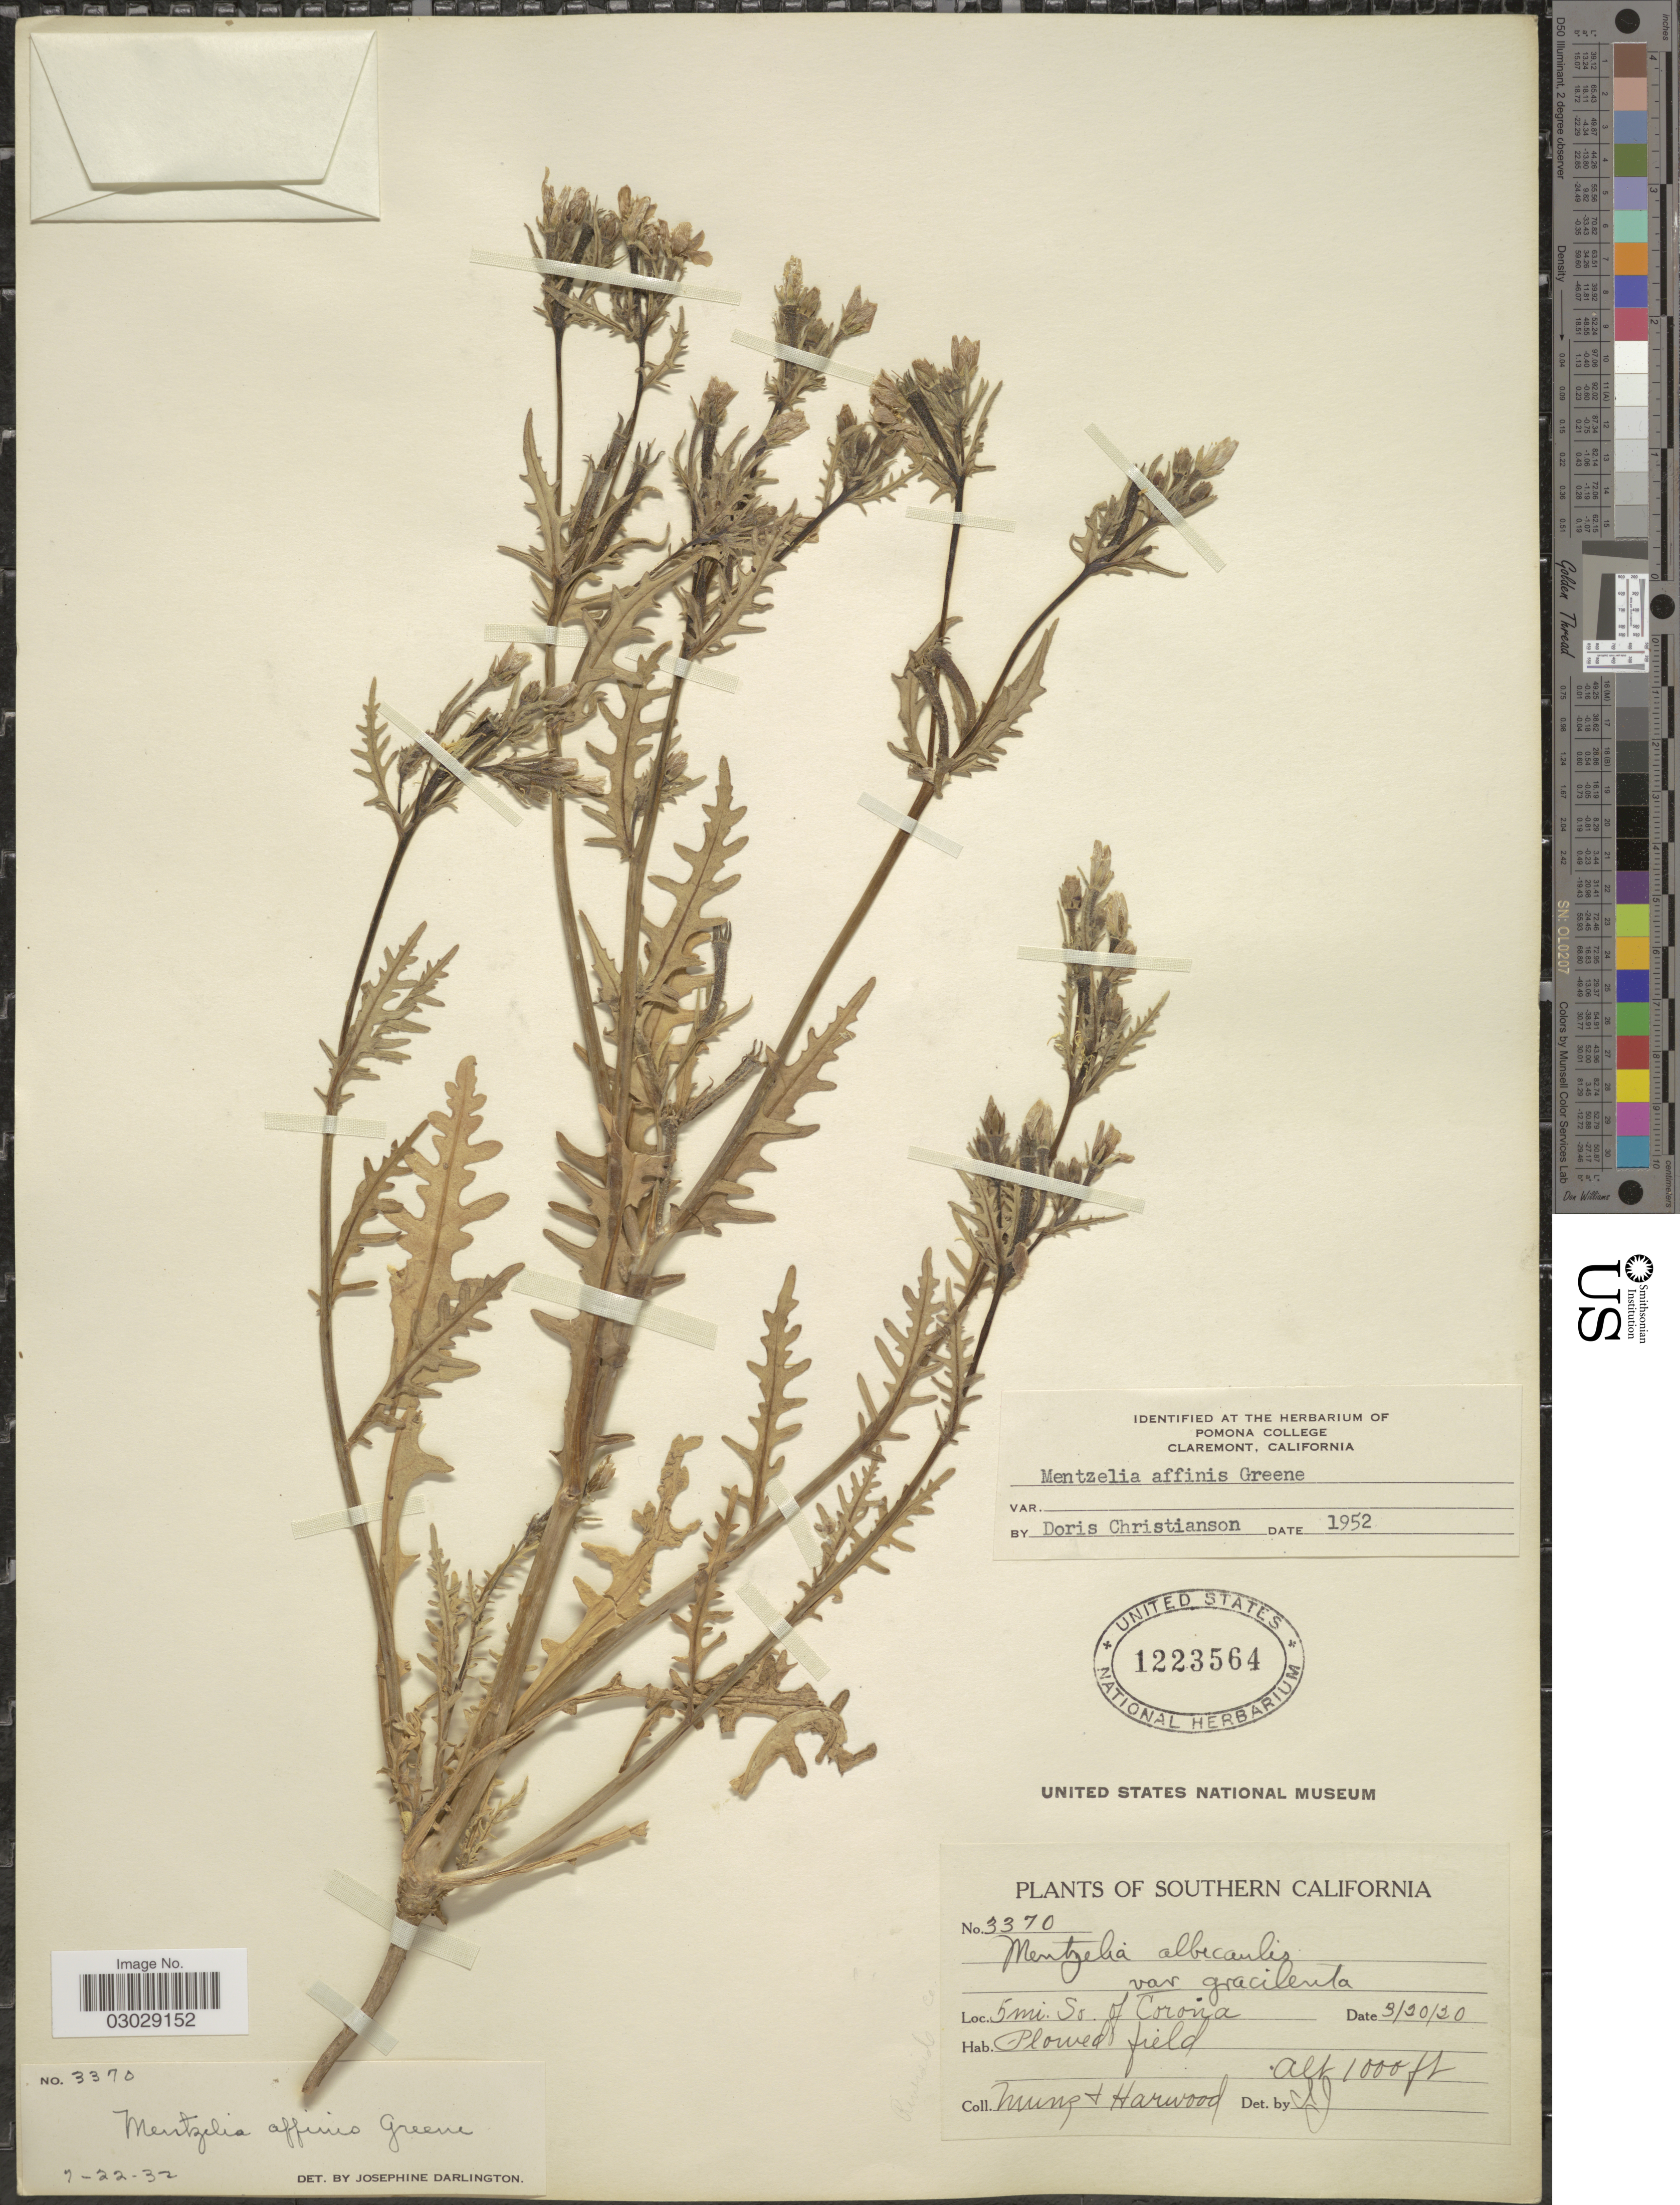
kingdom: Plantae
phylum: Tracheophyta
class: Magnoliopsida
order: Cornales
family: Loasaceae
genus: Mentzelia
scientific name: Mentzelia affinis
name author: Greene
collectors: -. Munz & Harwood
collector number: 3370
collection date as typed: Transcribed d/m/y: 20/3/30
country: United States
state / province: California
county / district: Riverside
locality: Southern California. 5 mi. So. of Corona.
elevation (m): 305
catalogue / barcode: US 1223564